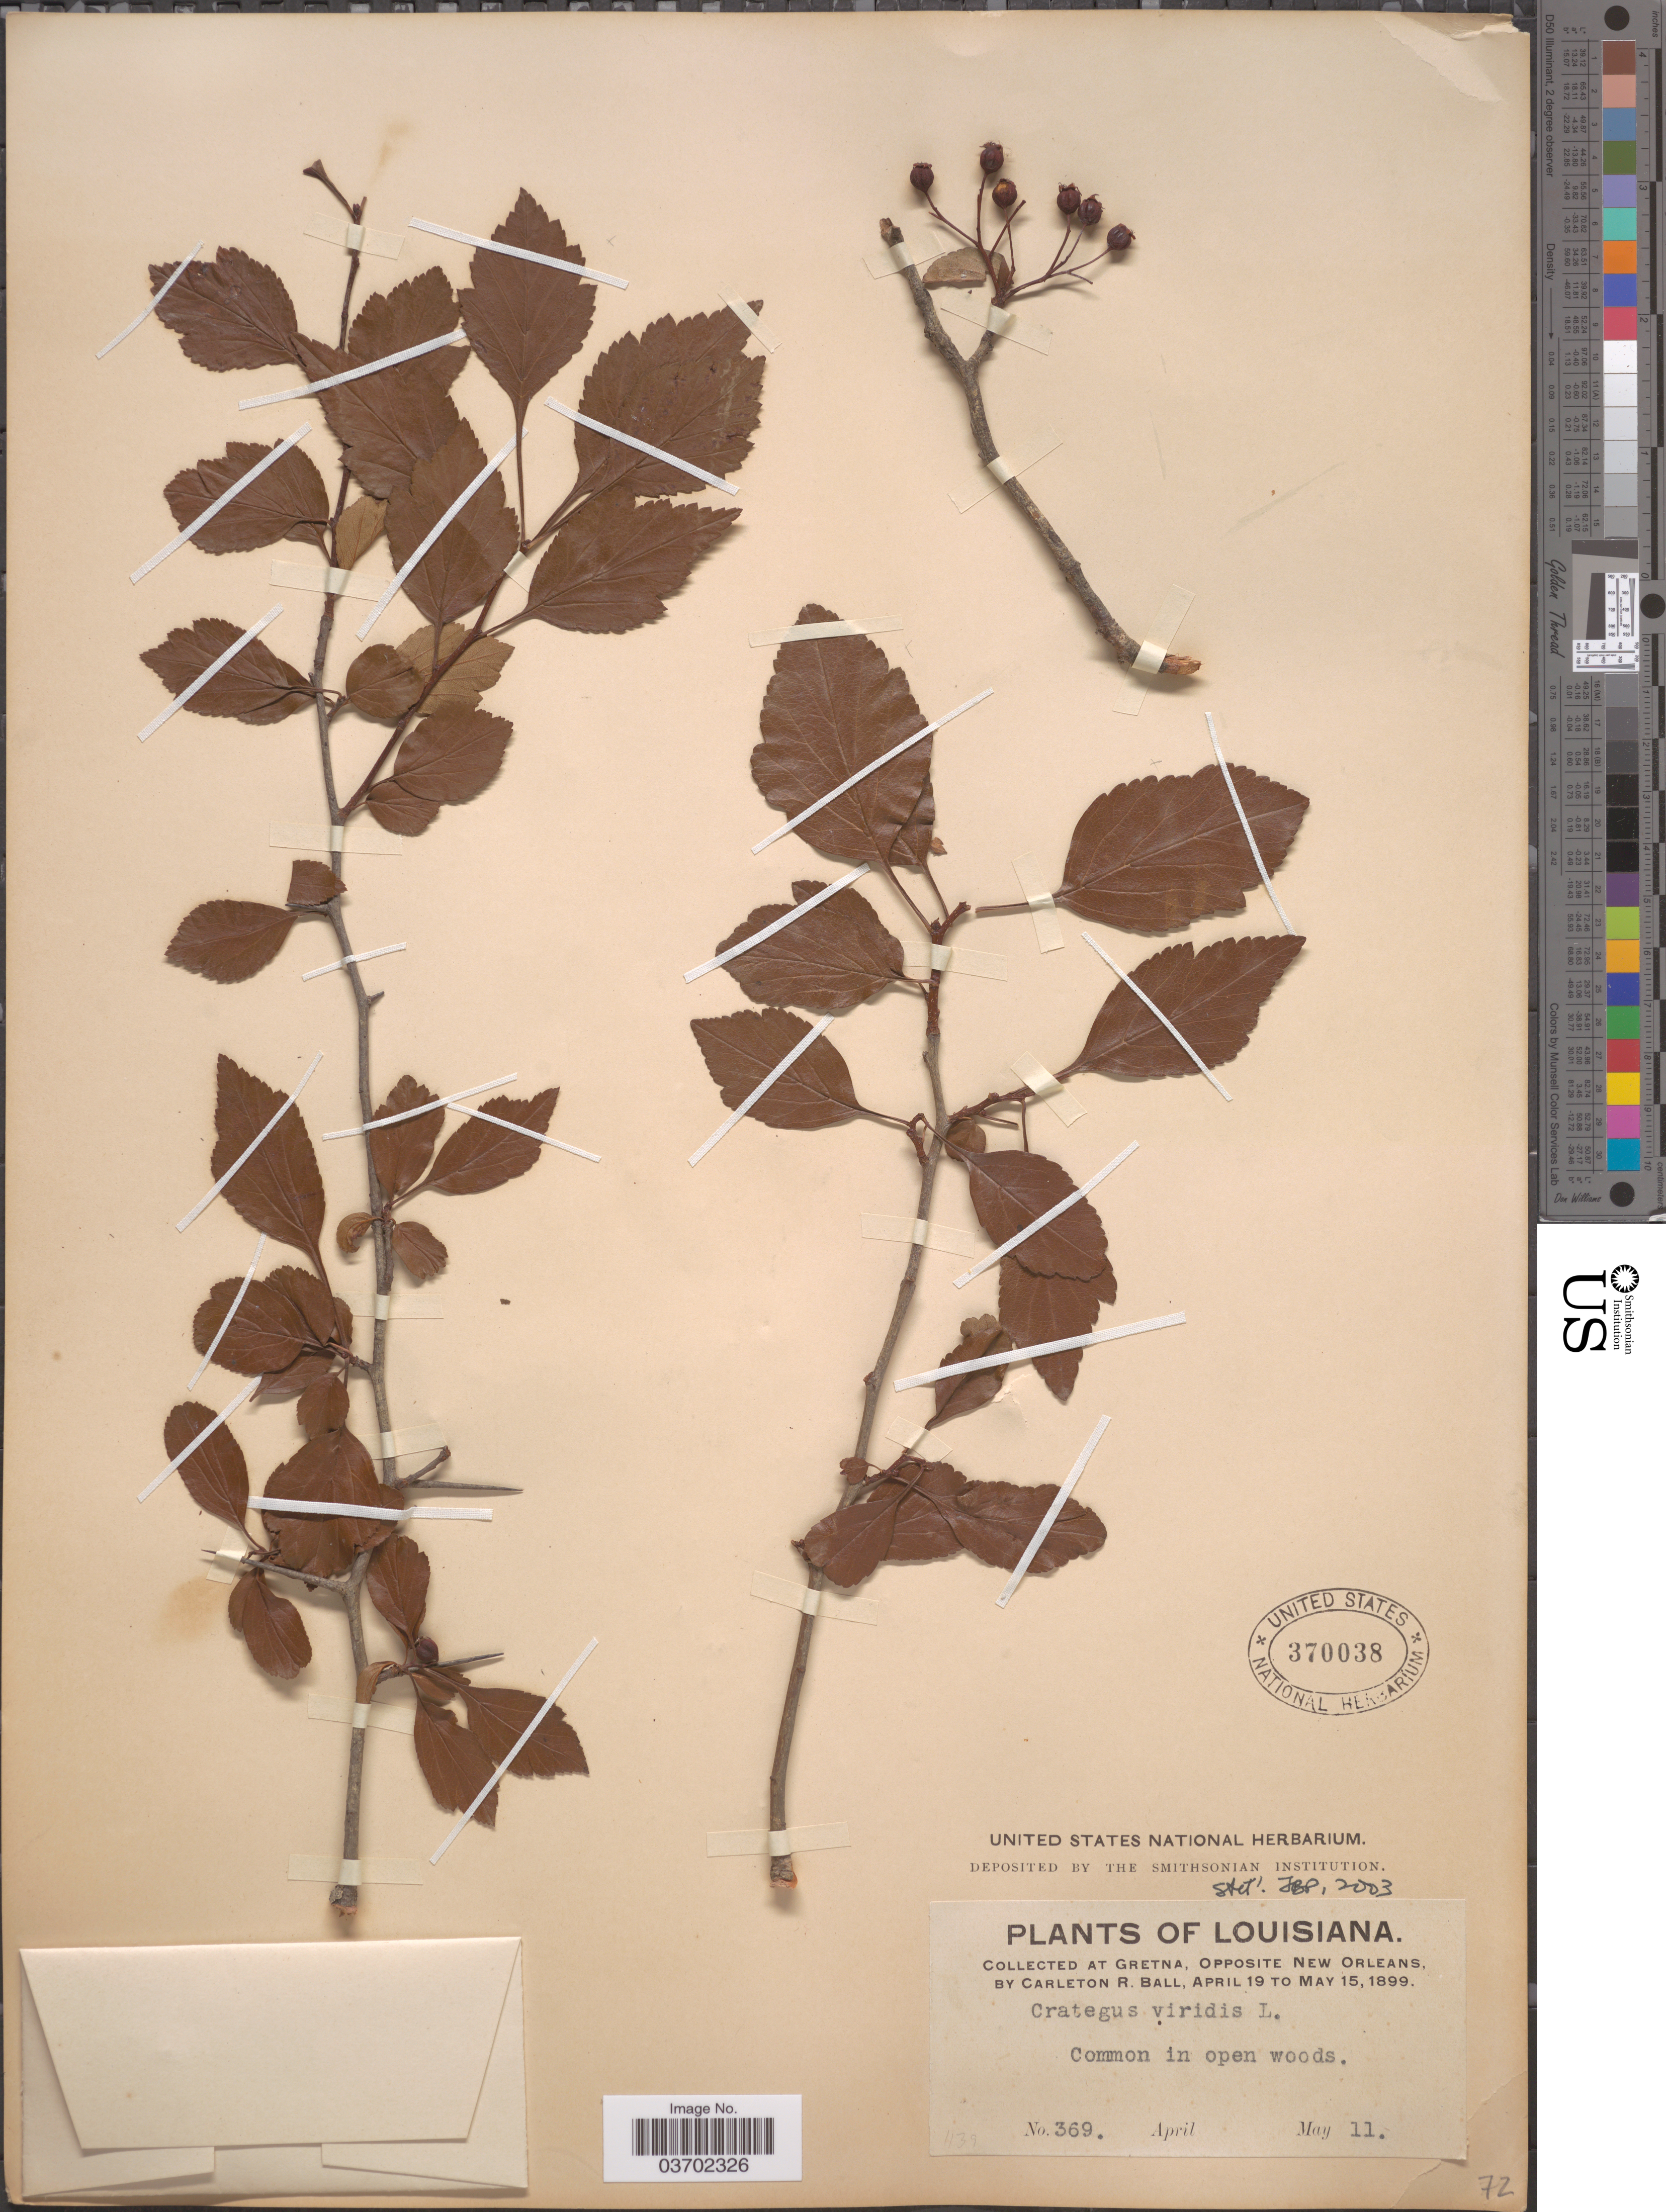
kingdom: Plantae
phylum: Tracheophyta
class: Magnoliopsida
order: Rosales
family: Rosaceae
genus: Crataegus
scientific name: Crataegus viridis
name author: L.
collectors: C. R. Ball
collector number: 369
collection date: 1899-05-11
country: United States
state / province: Louisiana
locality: Gretna, Opposite New Orleans.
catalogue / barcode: US 370038